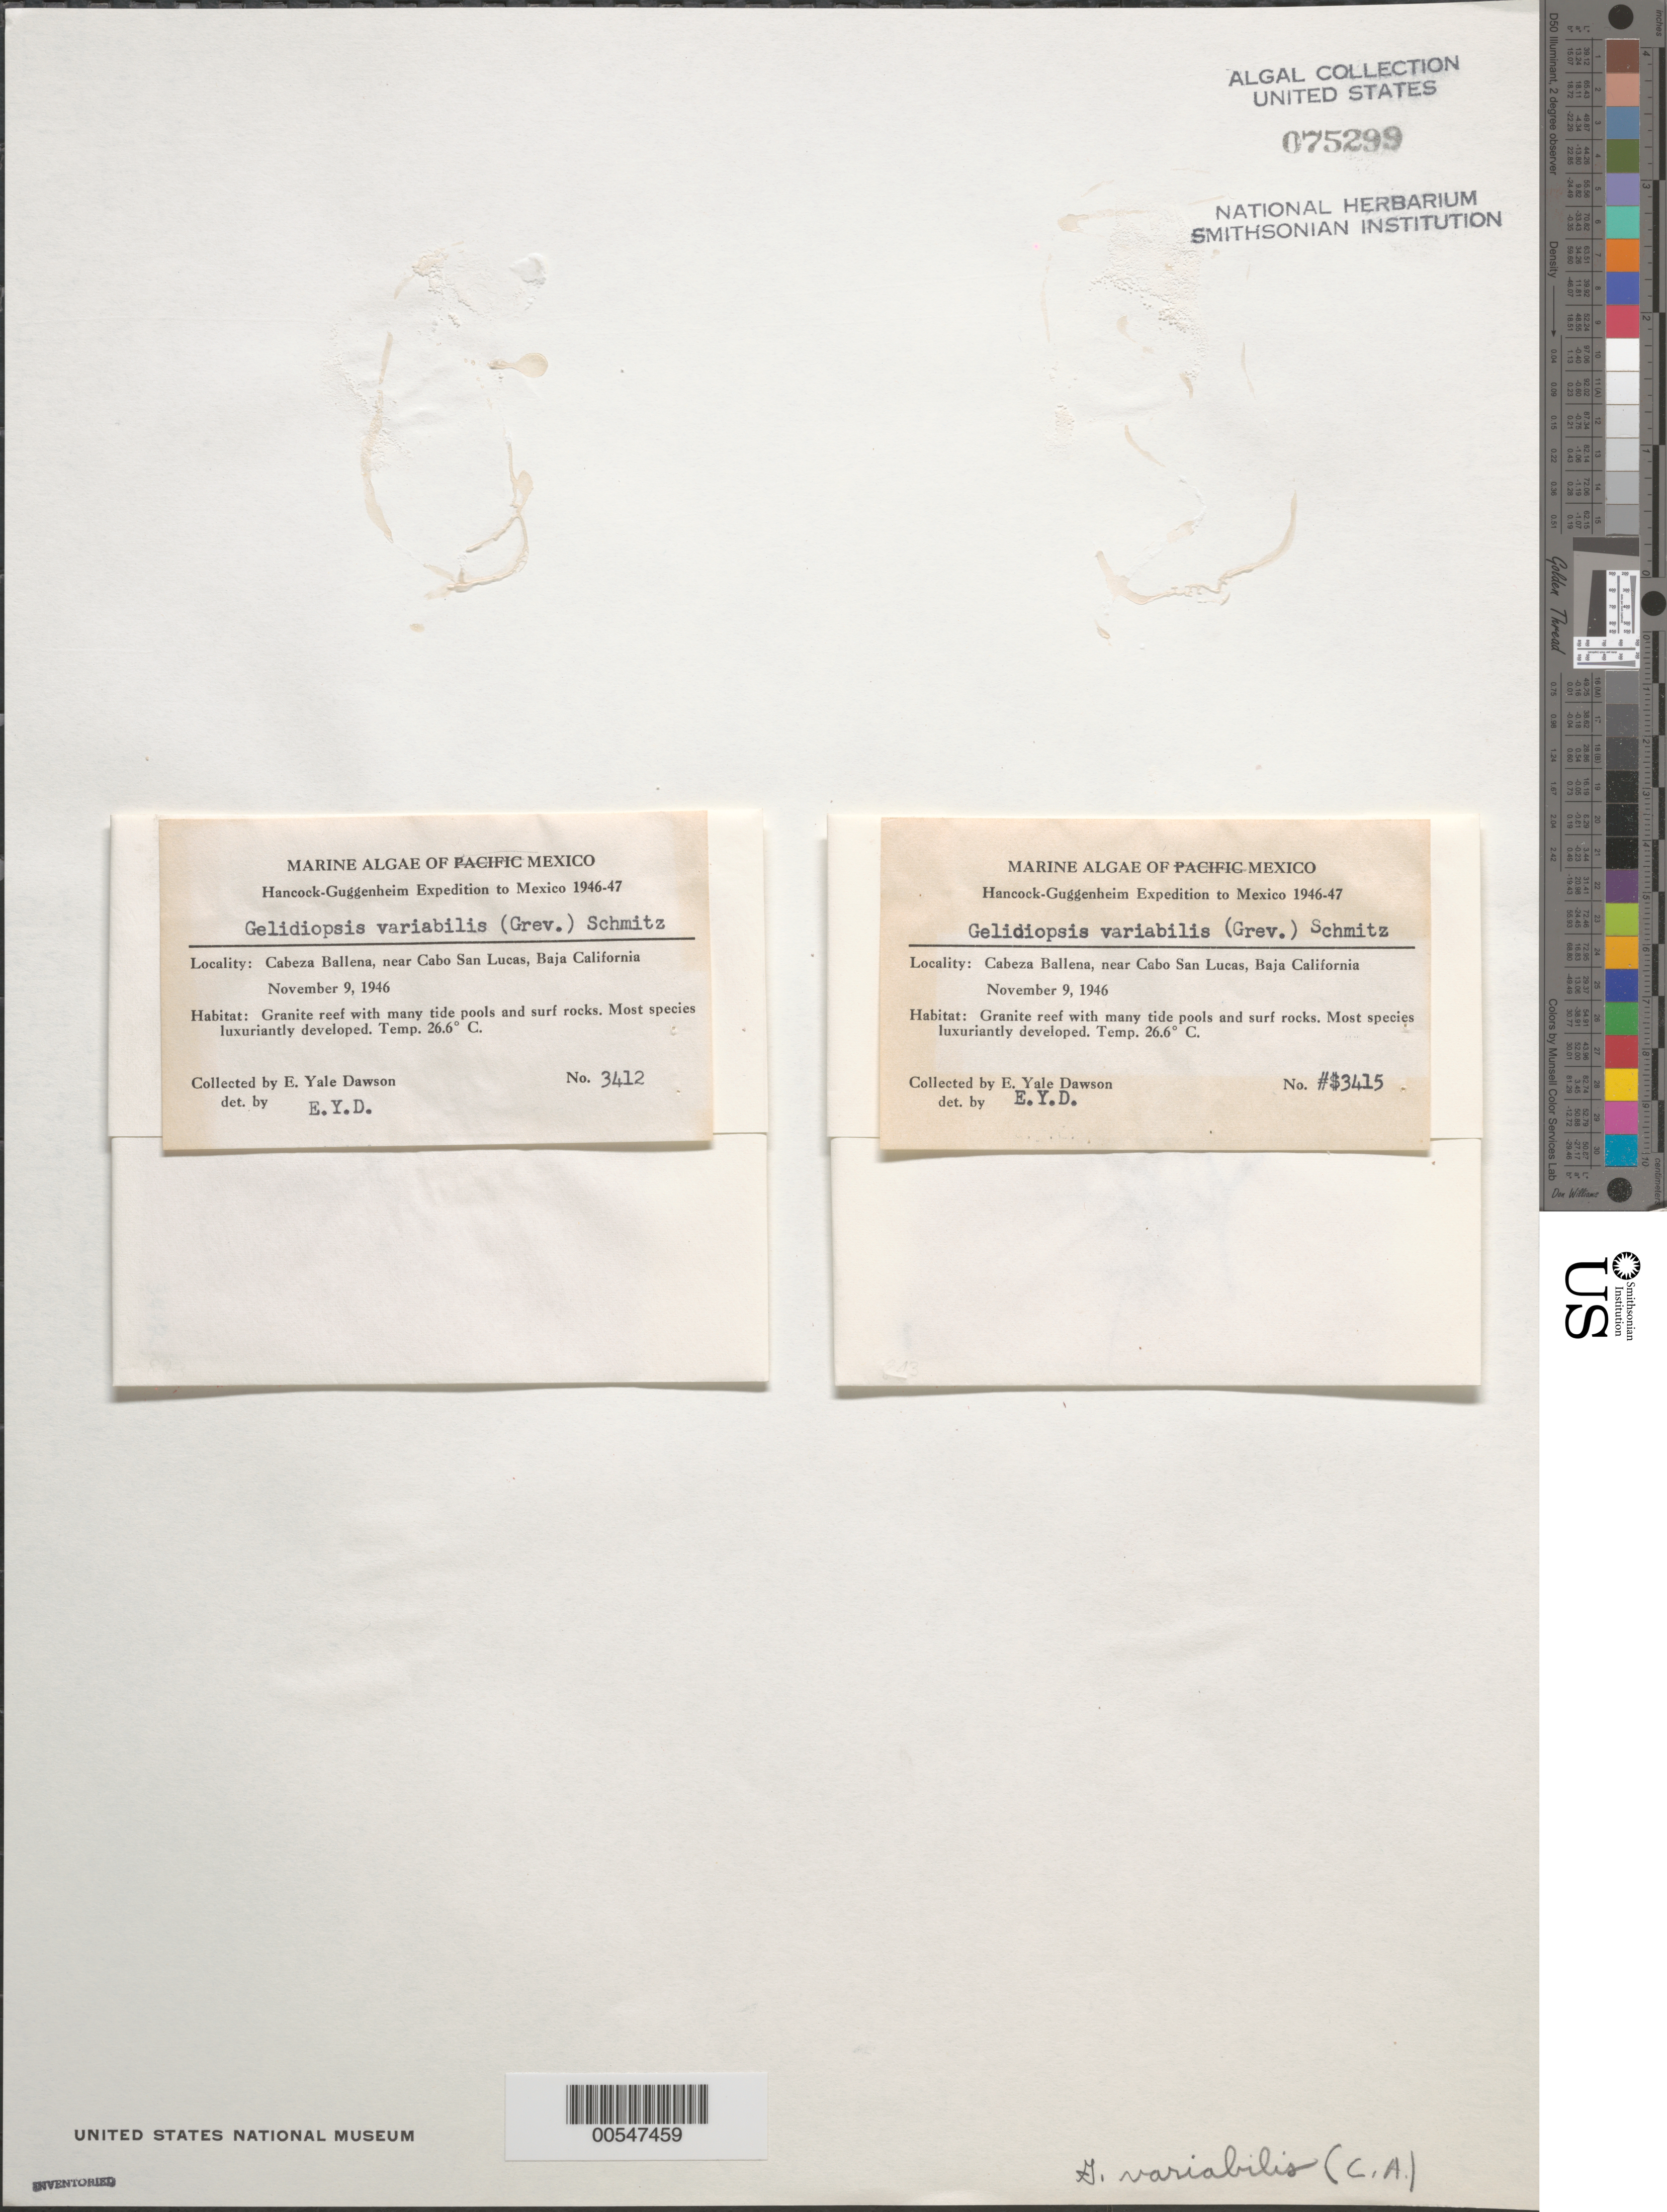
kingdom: Plantae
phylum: Rhodophyta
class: Florideophyceae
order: Rhodymeniales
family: Lomentariaceae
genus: Ceratodictyon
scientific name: Ceratodictyon variabile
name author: (J. Agardh) R.E. Norris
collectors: E. Y. Dawson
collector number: EYD 3412 & EYD 3415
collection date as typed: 09 Nov 1946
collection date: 1946-11-09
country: Mexico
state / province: Baja California Sur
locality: Cabeza Ballena, near Cabo San Lucas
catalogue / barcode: US 75299